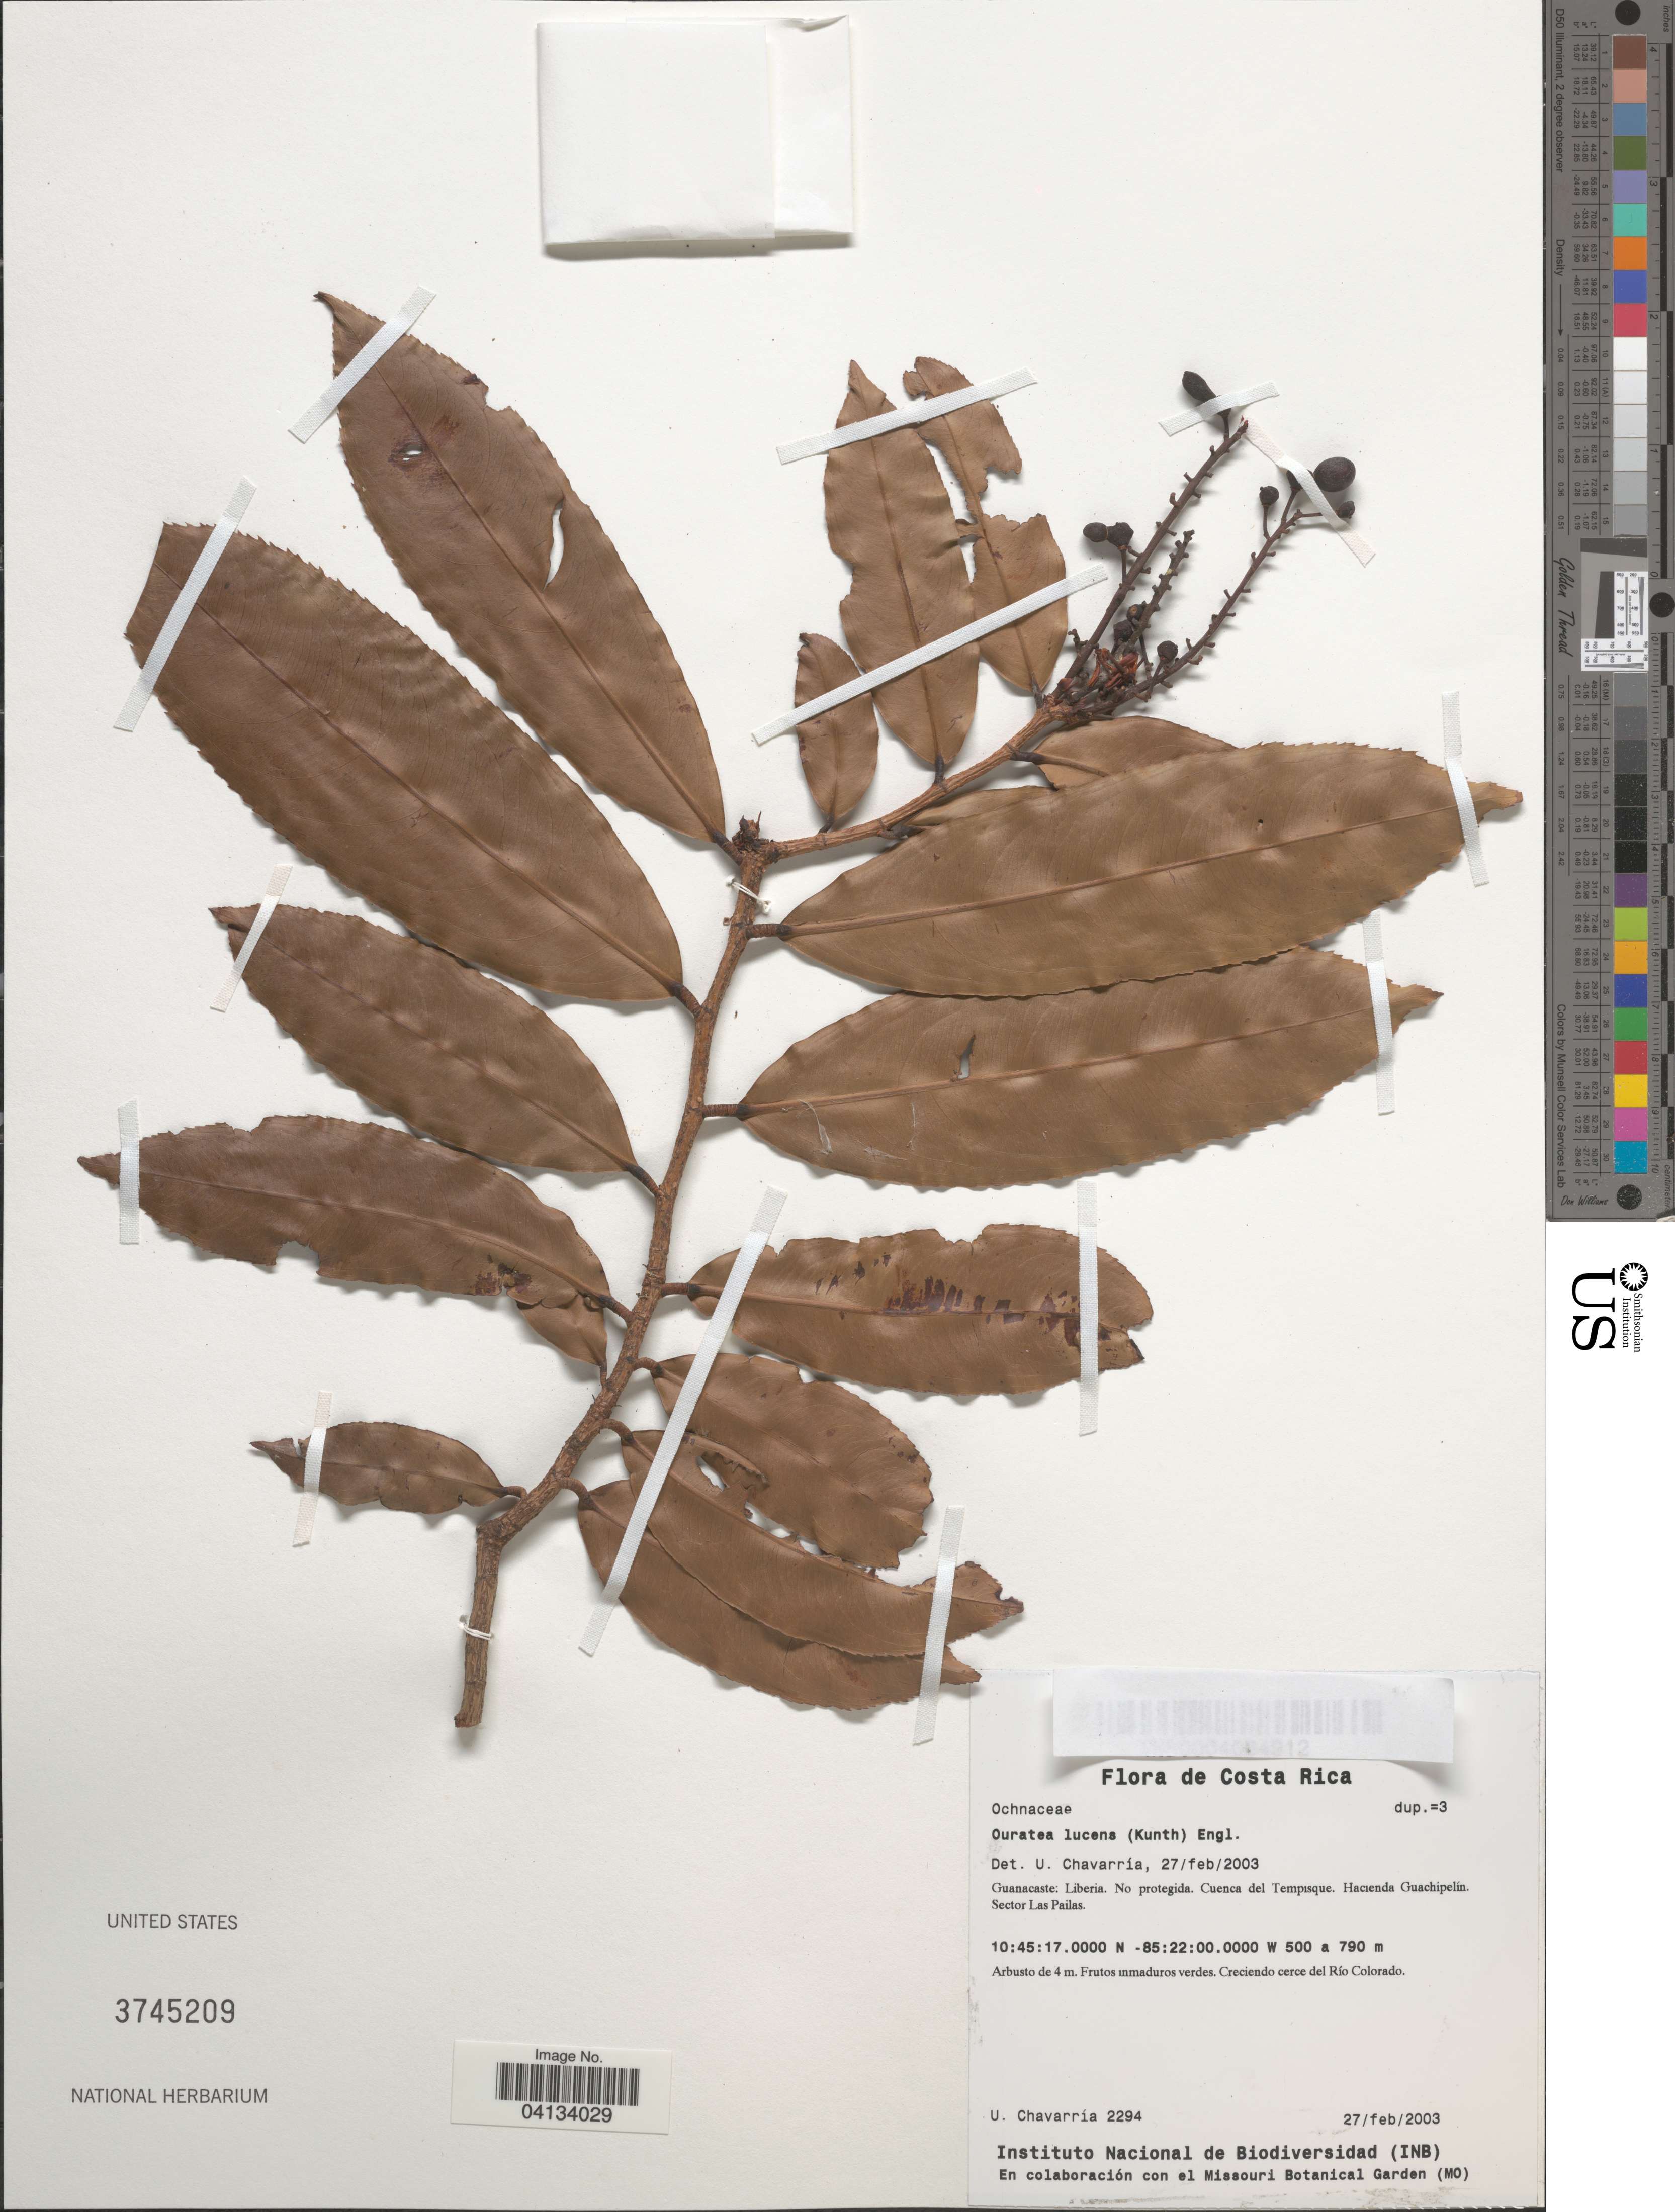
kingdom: Plantae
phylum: Tracheophyta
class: Magnoliopsida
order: Malpighiales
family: Ochnaceae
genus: Ouratea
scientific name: Ouratea lucens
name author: (Kunth) Engl.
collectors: U. Chavarría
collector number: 2294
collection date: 2003-02-27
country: Costa Rica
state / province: Guanacaste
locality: Liberia. Cuenca del Tempisque. Hacienda Guachipelín. Sector Las Pailas.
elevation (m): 500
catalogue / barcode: US 3745209